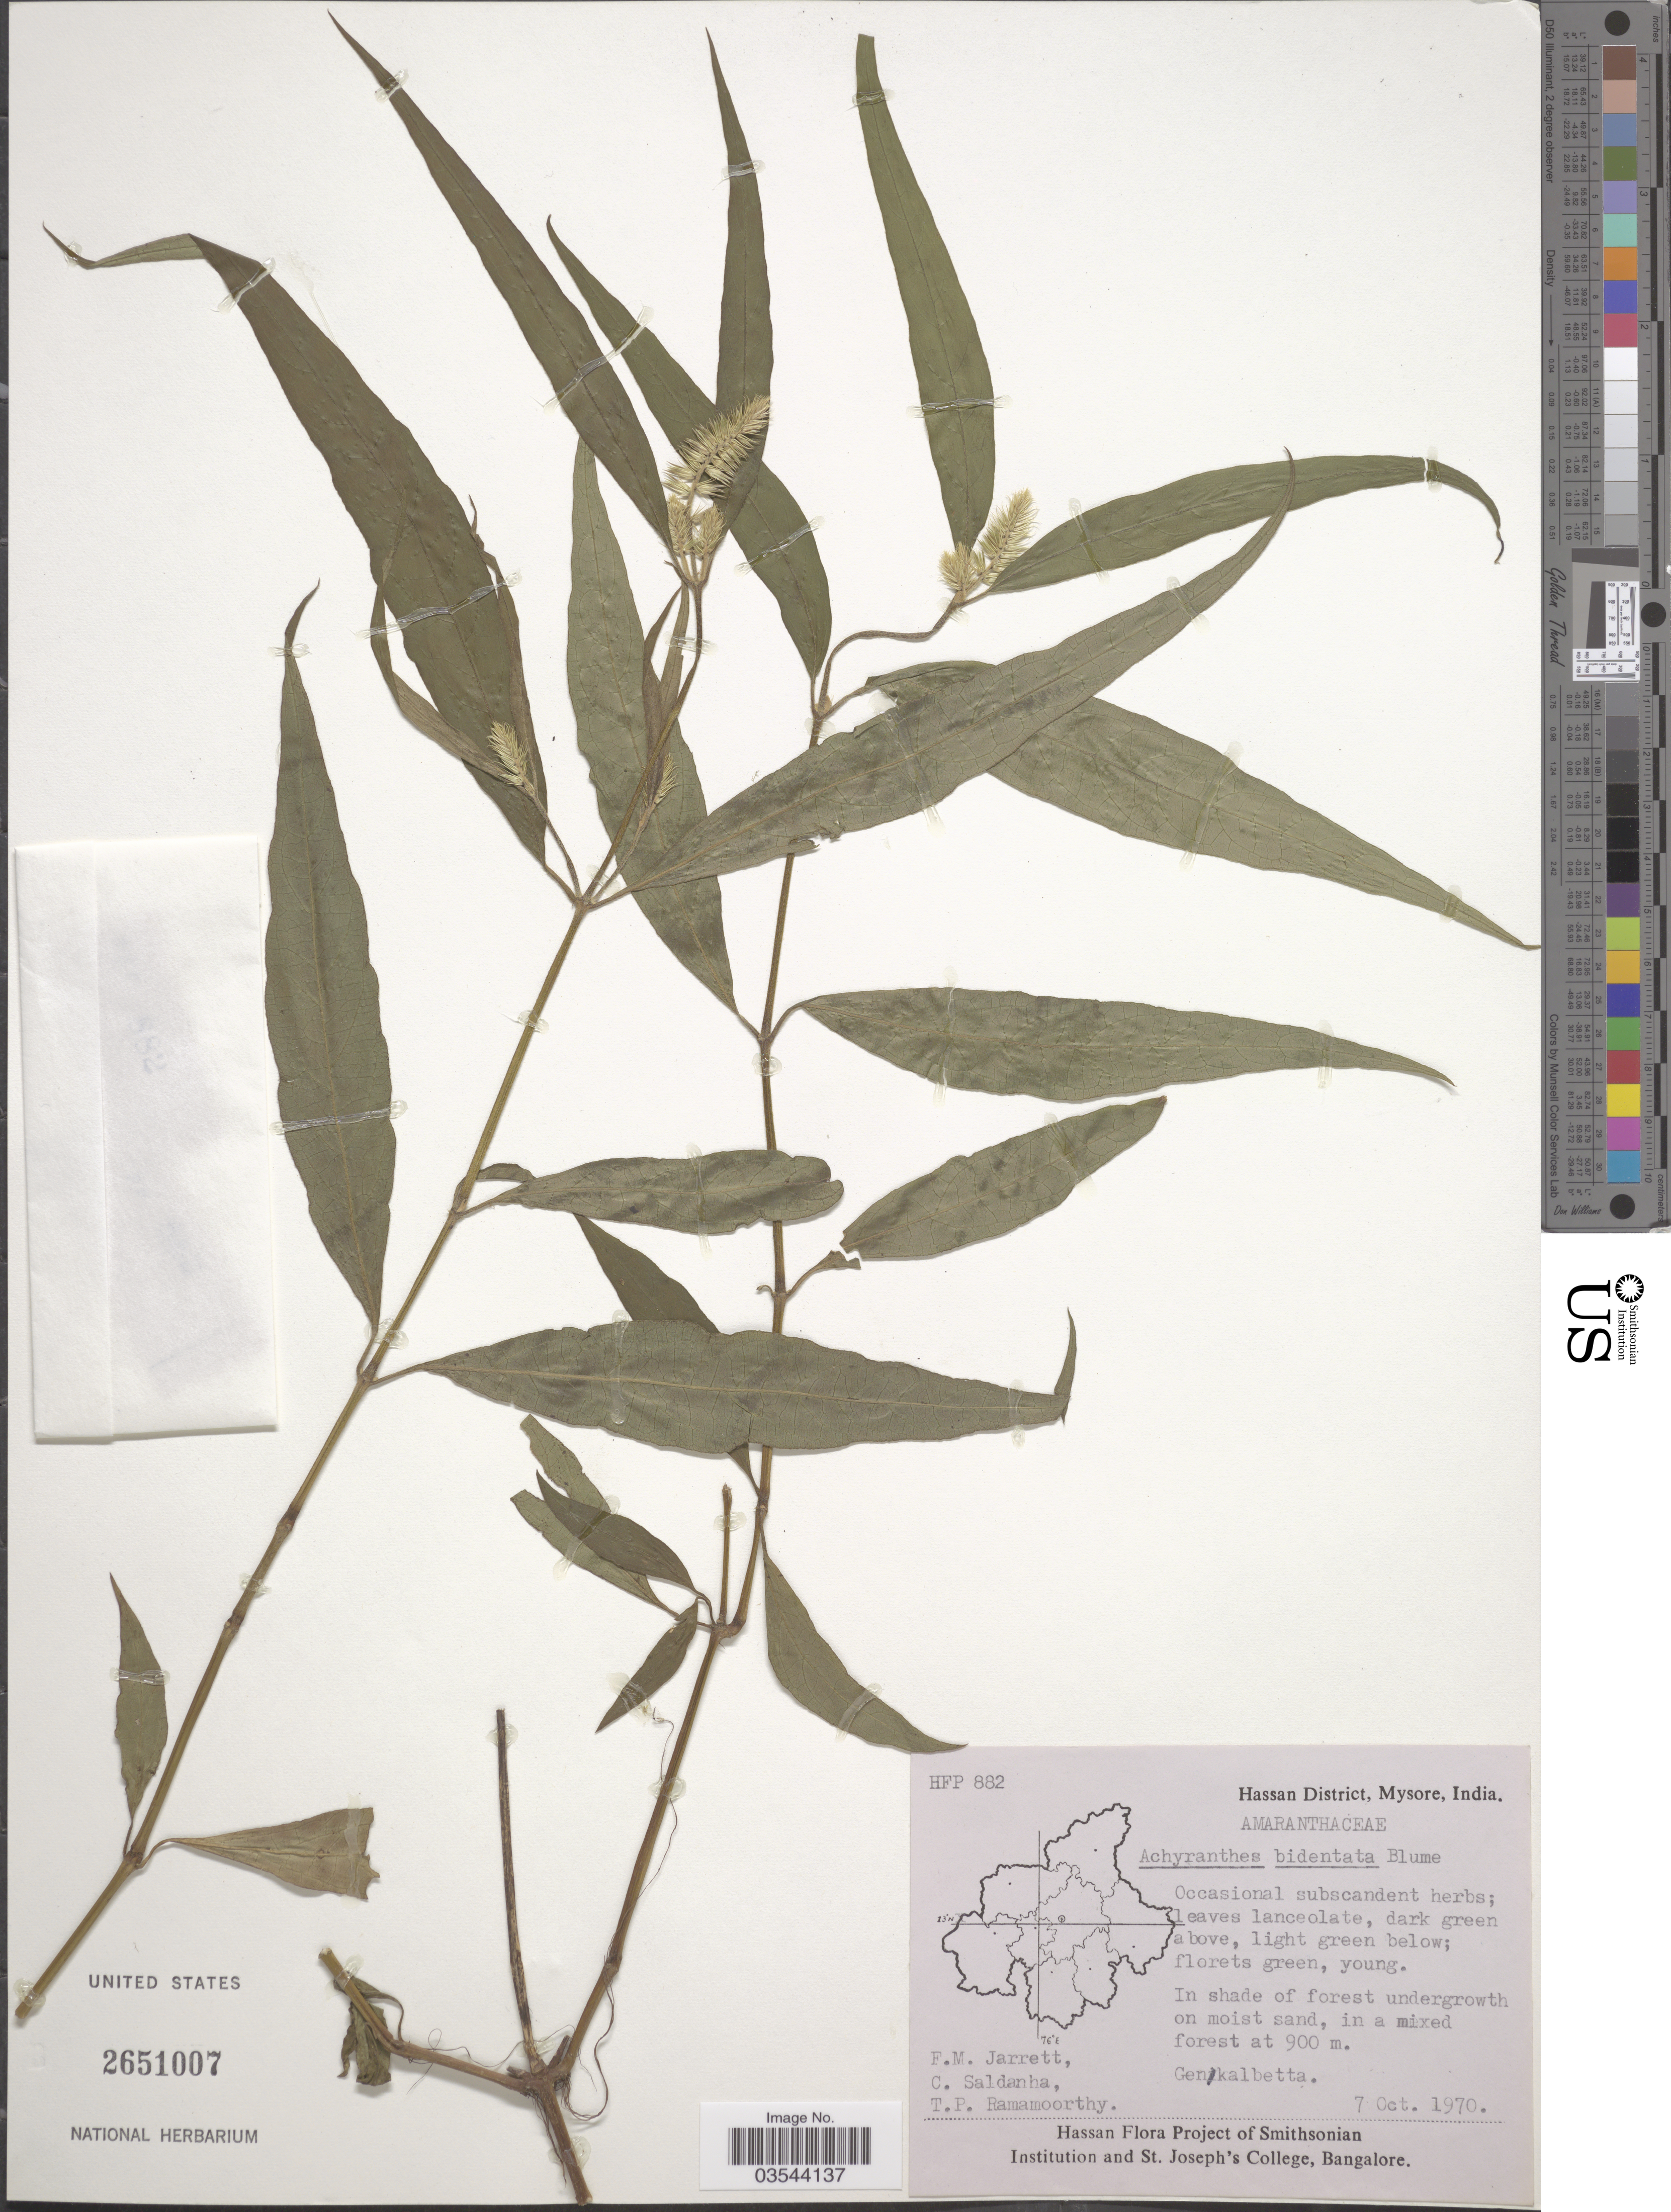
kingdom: Plantae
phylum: Tracheophyta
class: Magnoliopsida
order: Caryophyllales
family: Amaranthaceae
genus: Achyranthes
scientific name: Achyranthes bidentata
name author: Blume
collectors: F. M. Jarrett, C. Saldanha & T. P. Ramamoorthy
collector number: HFP882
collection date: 1970-10-07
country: India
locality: Hassan District, Mysore. Genkalbetta.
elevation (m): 900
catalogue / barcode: US 2651007